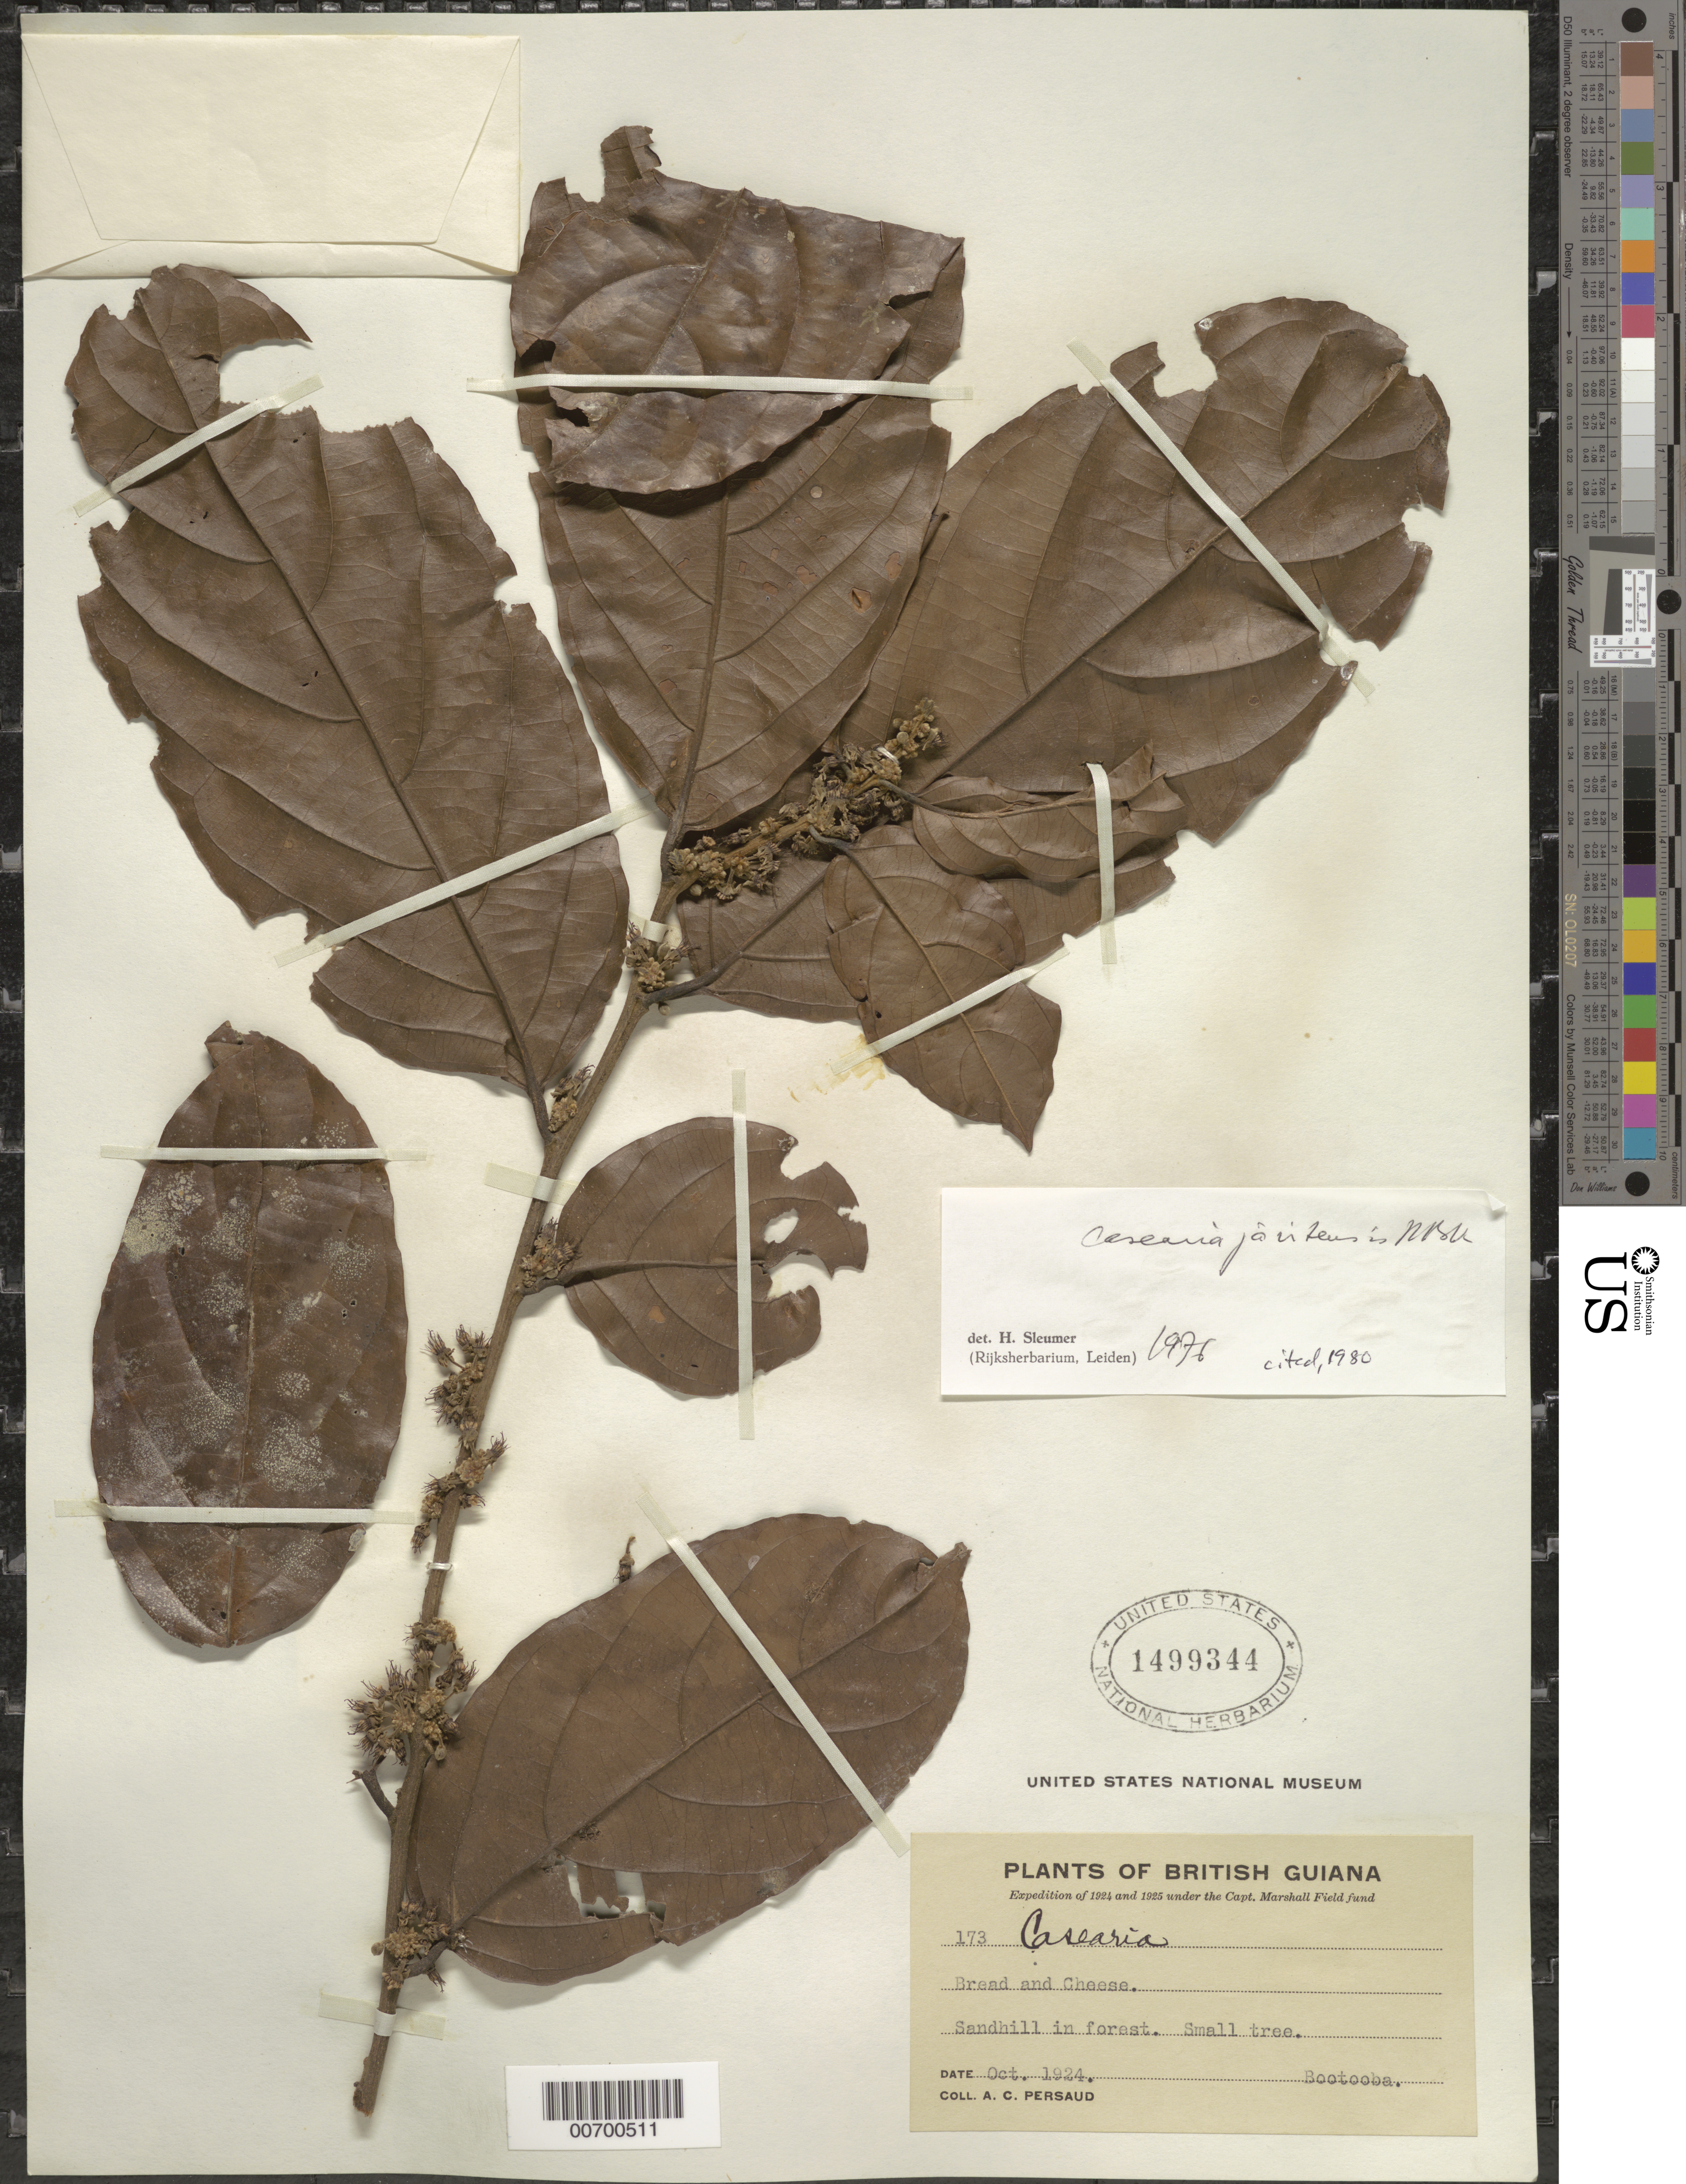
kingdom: Plantae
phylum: Tracheophyta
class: Magnoliopsida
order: Malpighiales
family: Salicaceae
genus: Piparea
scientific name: Piparea multiflora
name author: C.F. Gaertn.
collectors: A. Persaud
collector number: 173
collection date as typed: Oct-24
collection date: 1924-10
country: Guyana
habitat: Sandhill in forest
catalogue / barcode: US 1499344